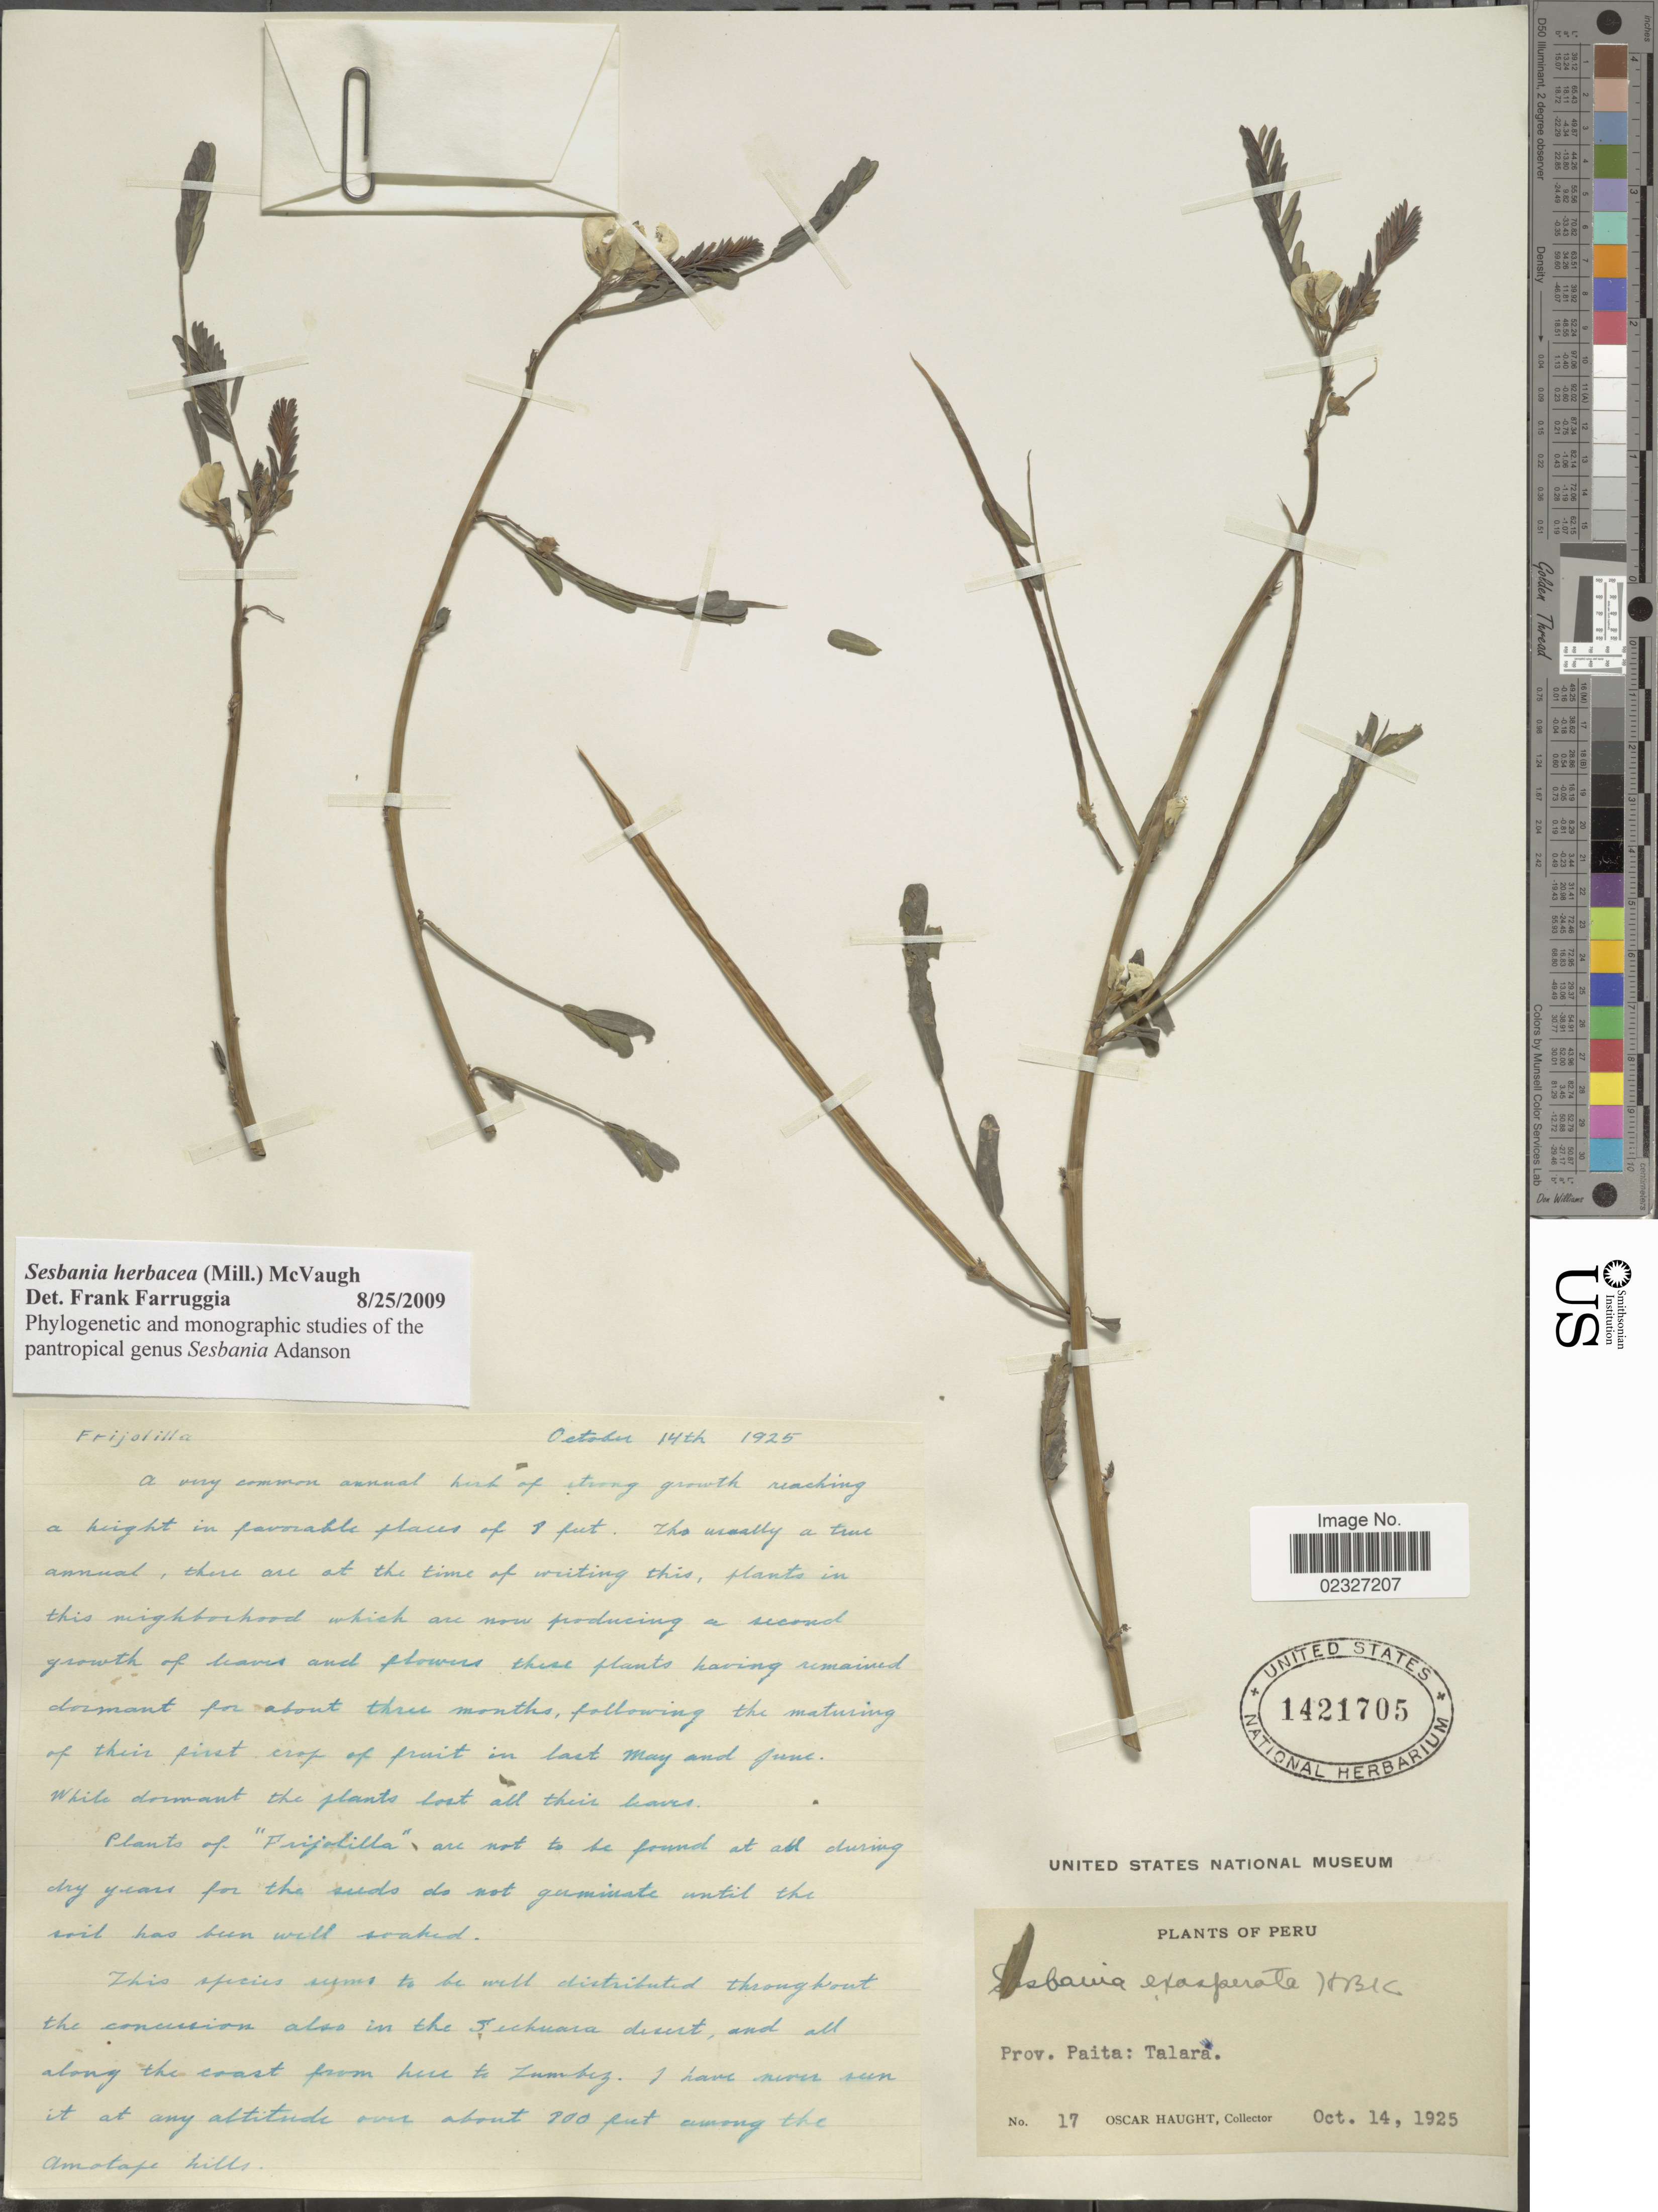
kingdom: Plantae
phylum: Tracheophyta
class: Magnoliopsida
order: Fabales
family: Fabaceae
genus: Sesbania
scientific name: Sesbania herbacea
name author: (Mill.) McVaugh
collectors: O. Haught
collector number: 17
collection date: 1925-10-14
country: Peru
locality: Prov. Paita: Talara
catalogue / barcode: US 1421705